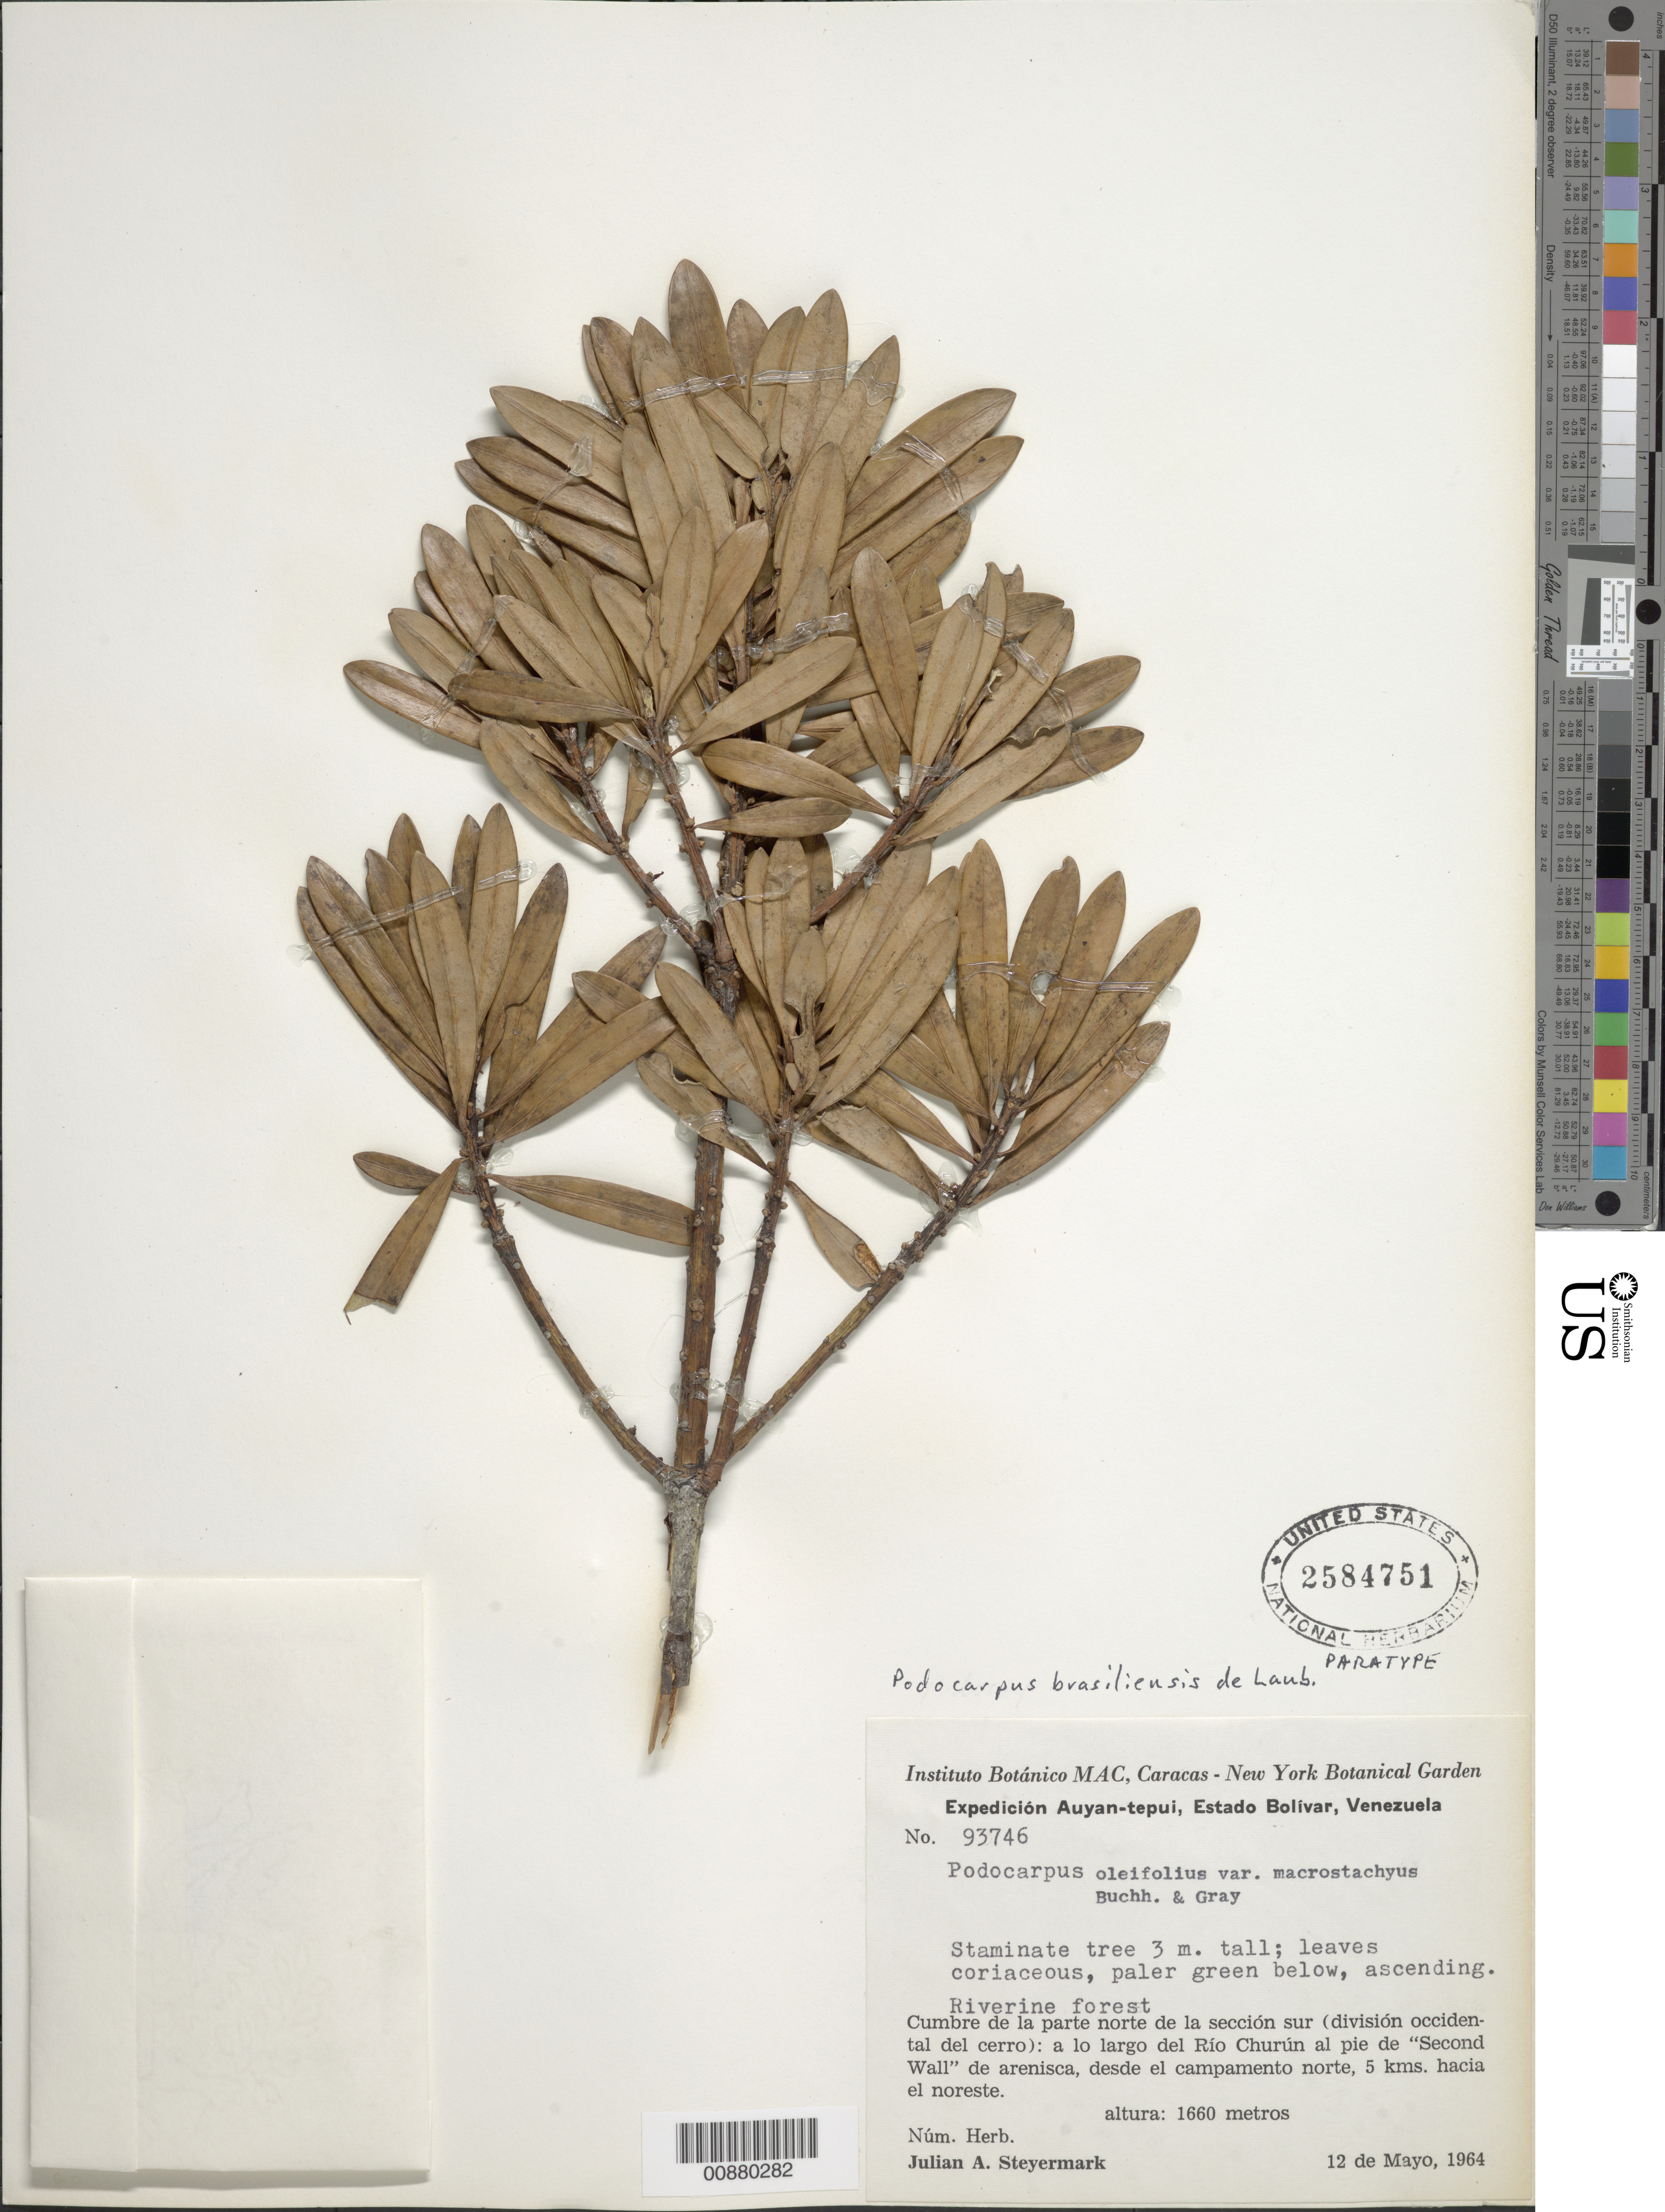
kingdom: Plantae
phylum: Tracheophyta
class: Pinopsida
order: Pinales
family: Podocarpaceae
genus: Podocarpus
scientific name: Podocarpus brasiliensis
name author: de Laub.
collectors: J. Steyermark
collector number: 93746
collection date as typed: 12-May-64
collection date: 1964-05-12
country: Venezuela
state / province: Bolívar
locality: Auyan-tepuí, Río Churún, de la parte norte de la sección sur (división occidental del cerro); a lo largo del Río Churún al pie de "Second Wall" desde el campamento norte, 5 km hacia el noreste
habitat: Riverine forest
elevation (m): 1660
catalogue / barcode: US 2584751